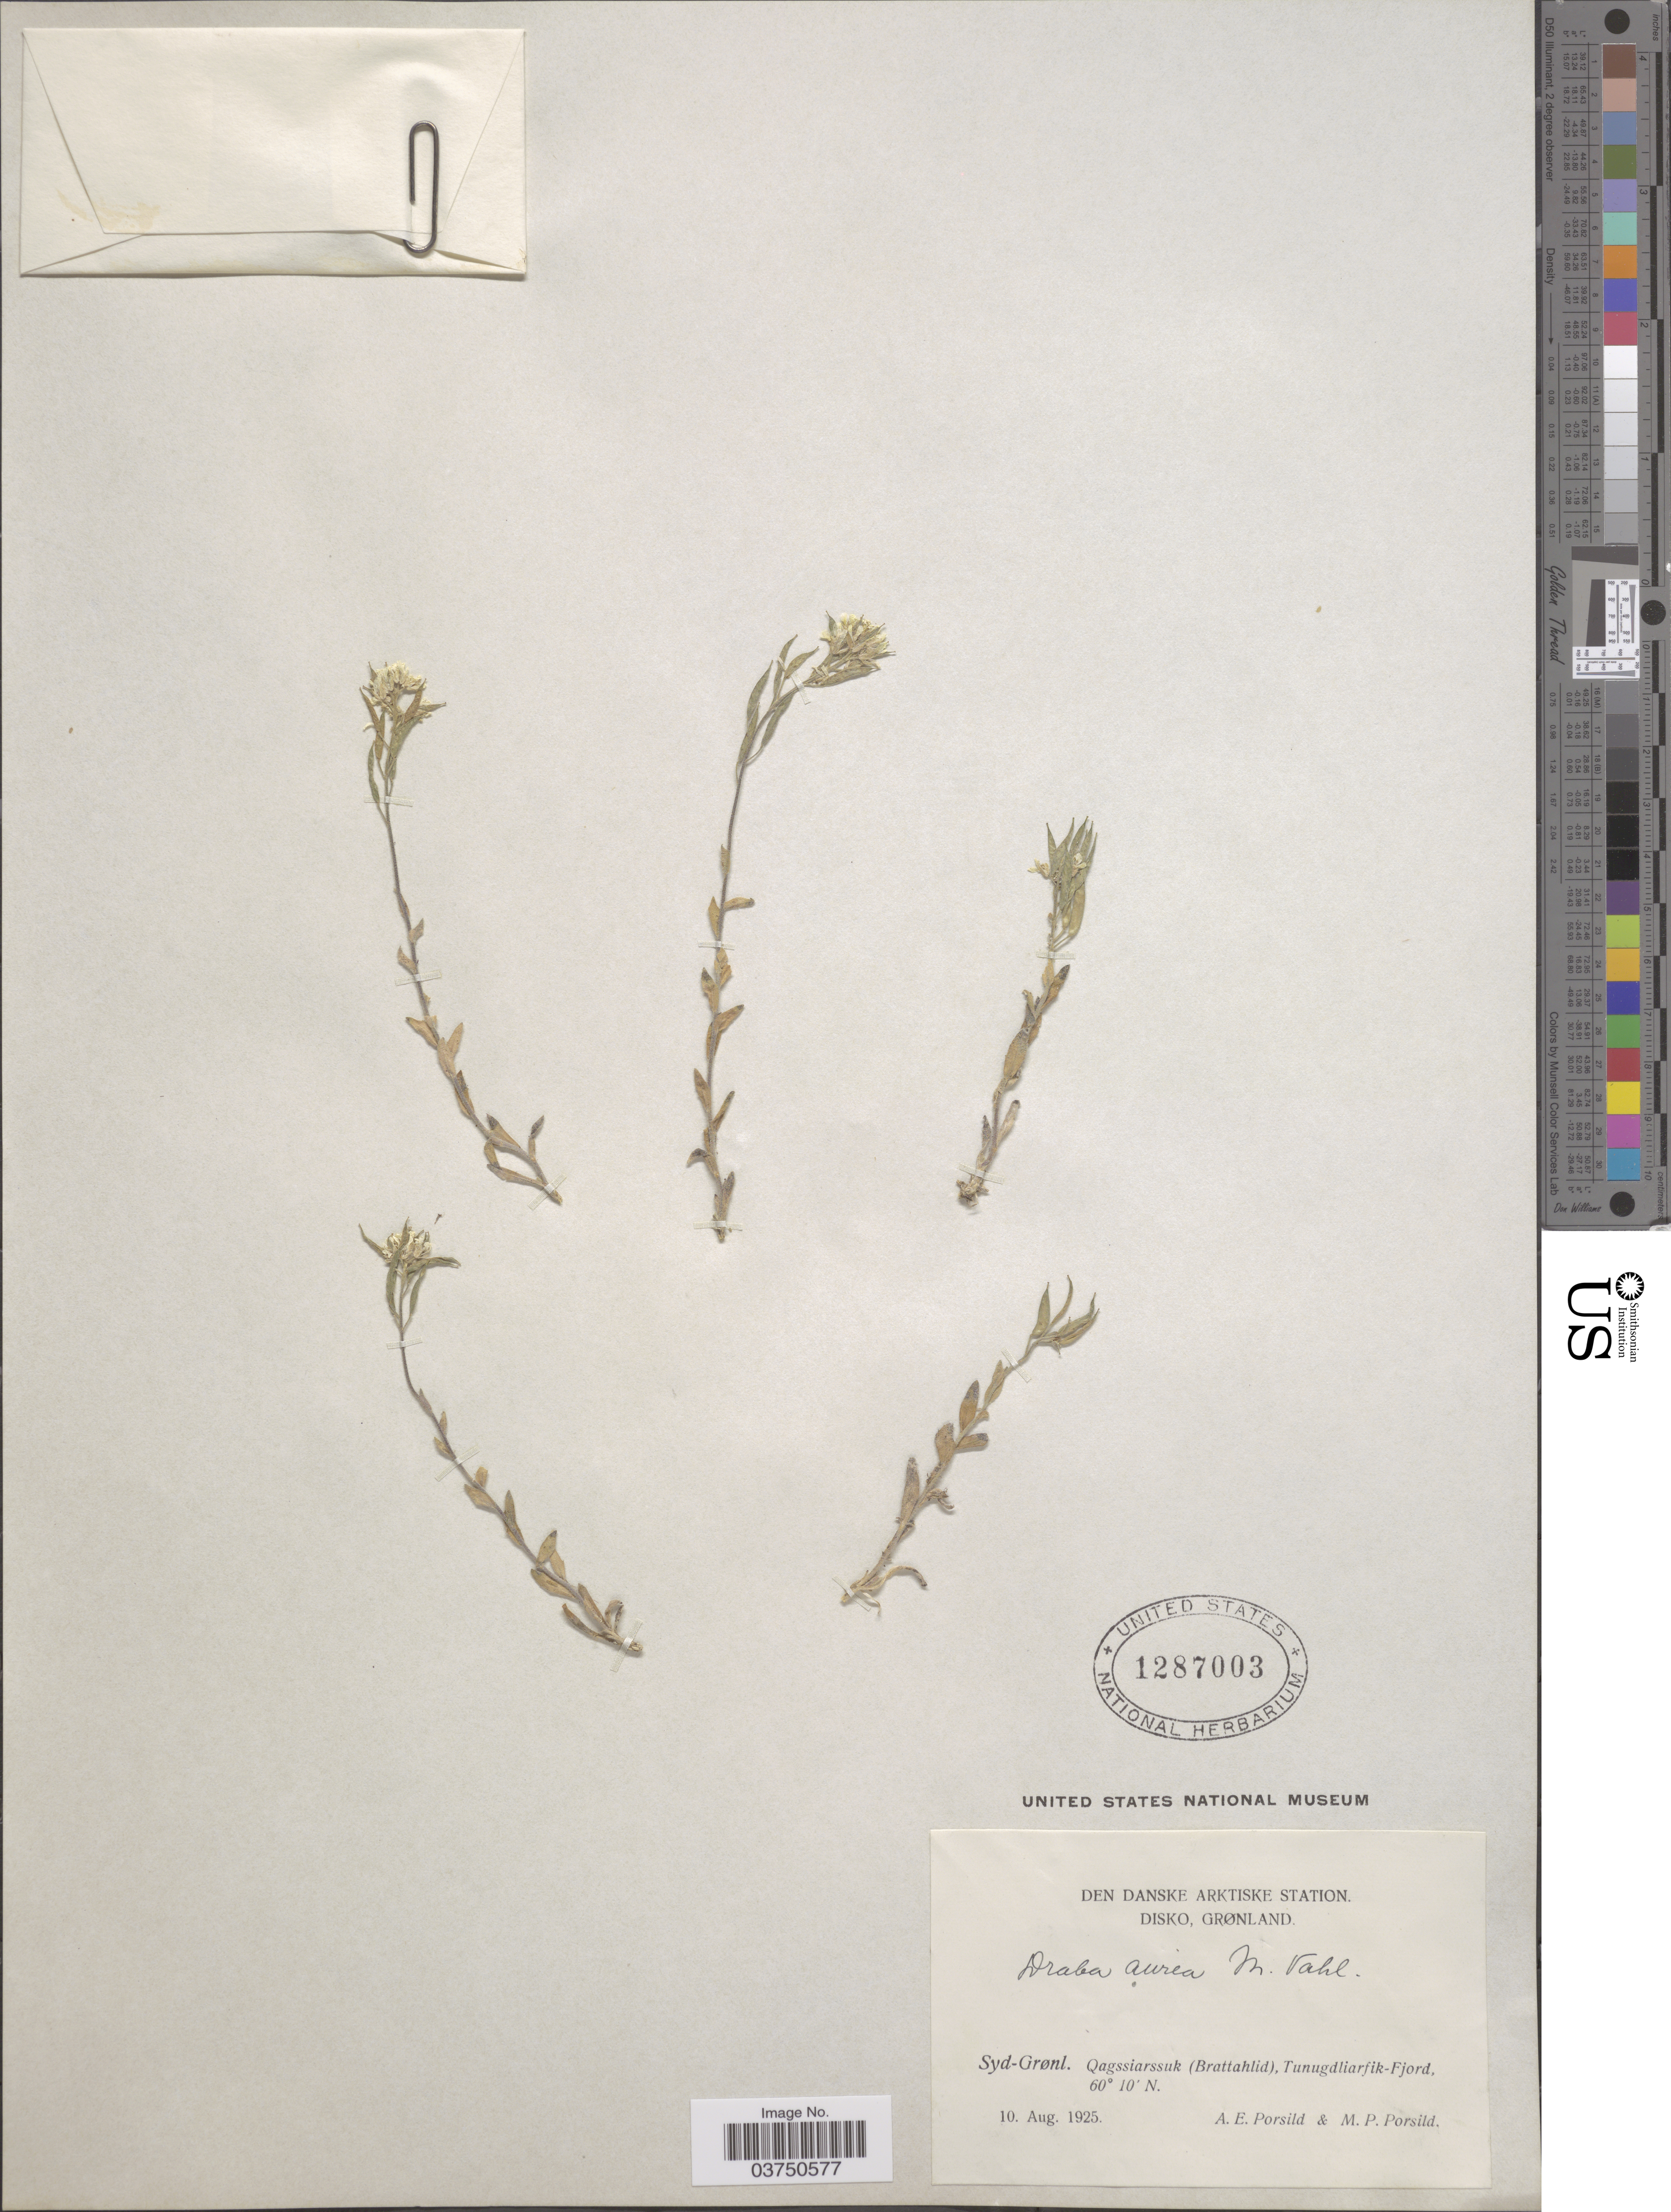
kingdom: Plantae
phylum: Tracheophyta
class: Magnoliopsida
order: Brassicales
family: Brassicaceae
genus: Draba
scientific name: Draba aurea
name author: Vahl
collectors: A. E. Porsild & M. P. Porsild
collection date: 1925-08-10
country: Greenland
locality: Den Danske Arktiske Station. Disko, Grønland. Syd Grønl. Qagssiarssuk (Brattahlid), Tunugdliarfik-Fjord.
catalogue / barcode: US 1287003